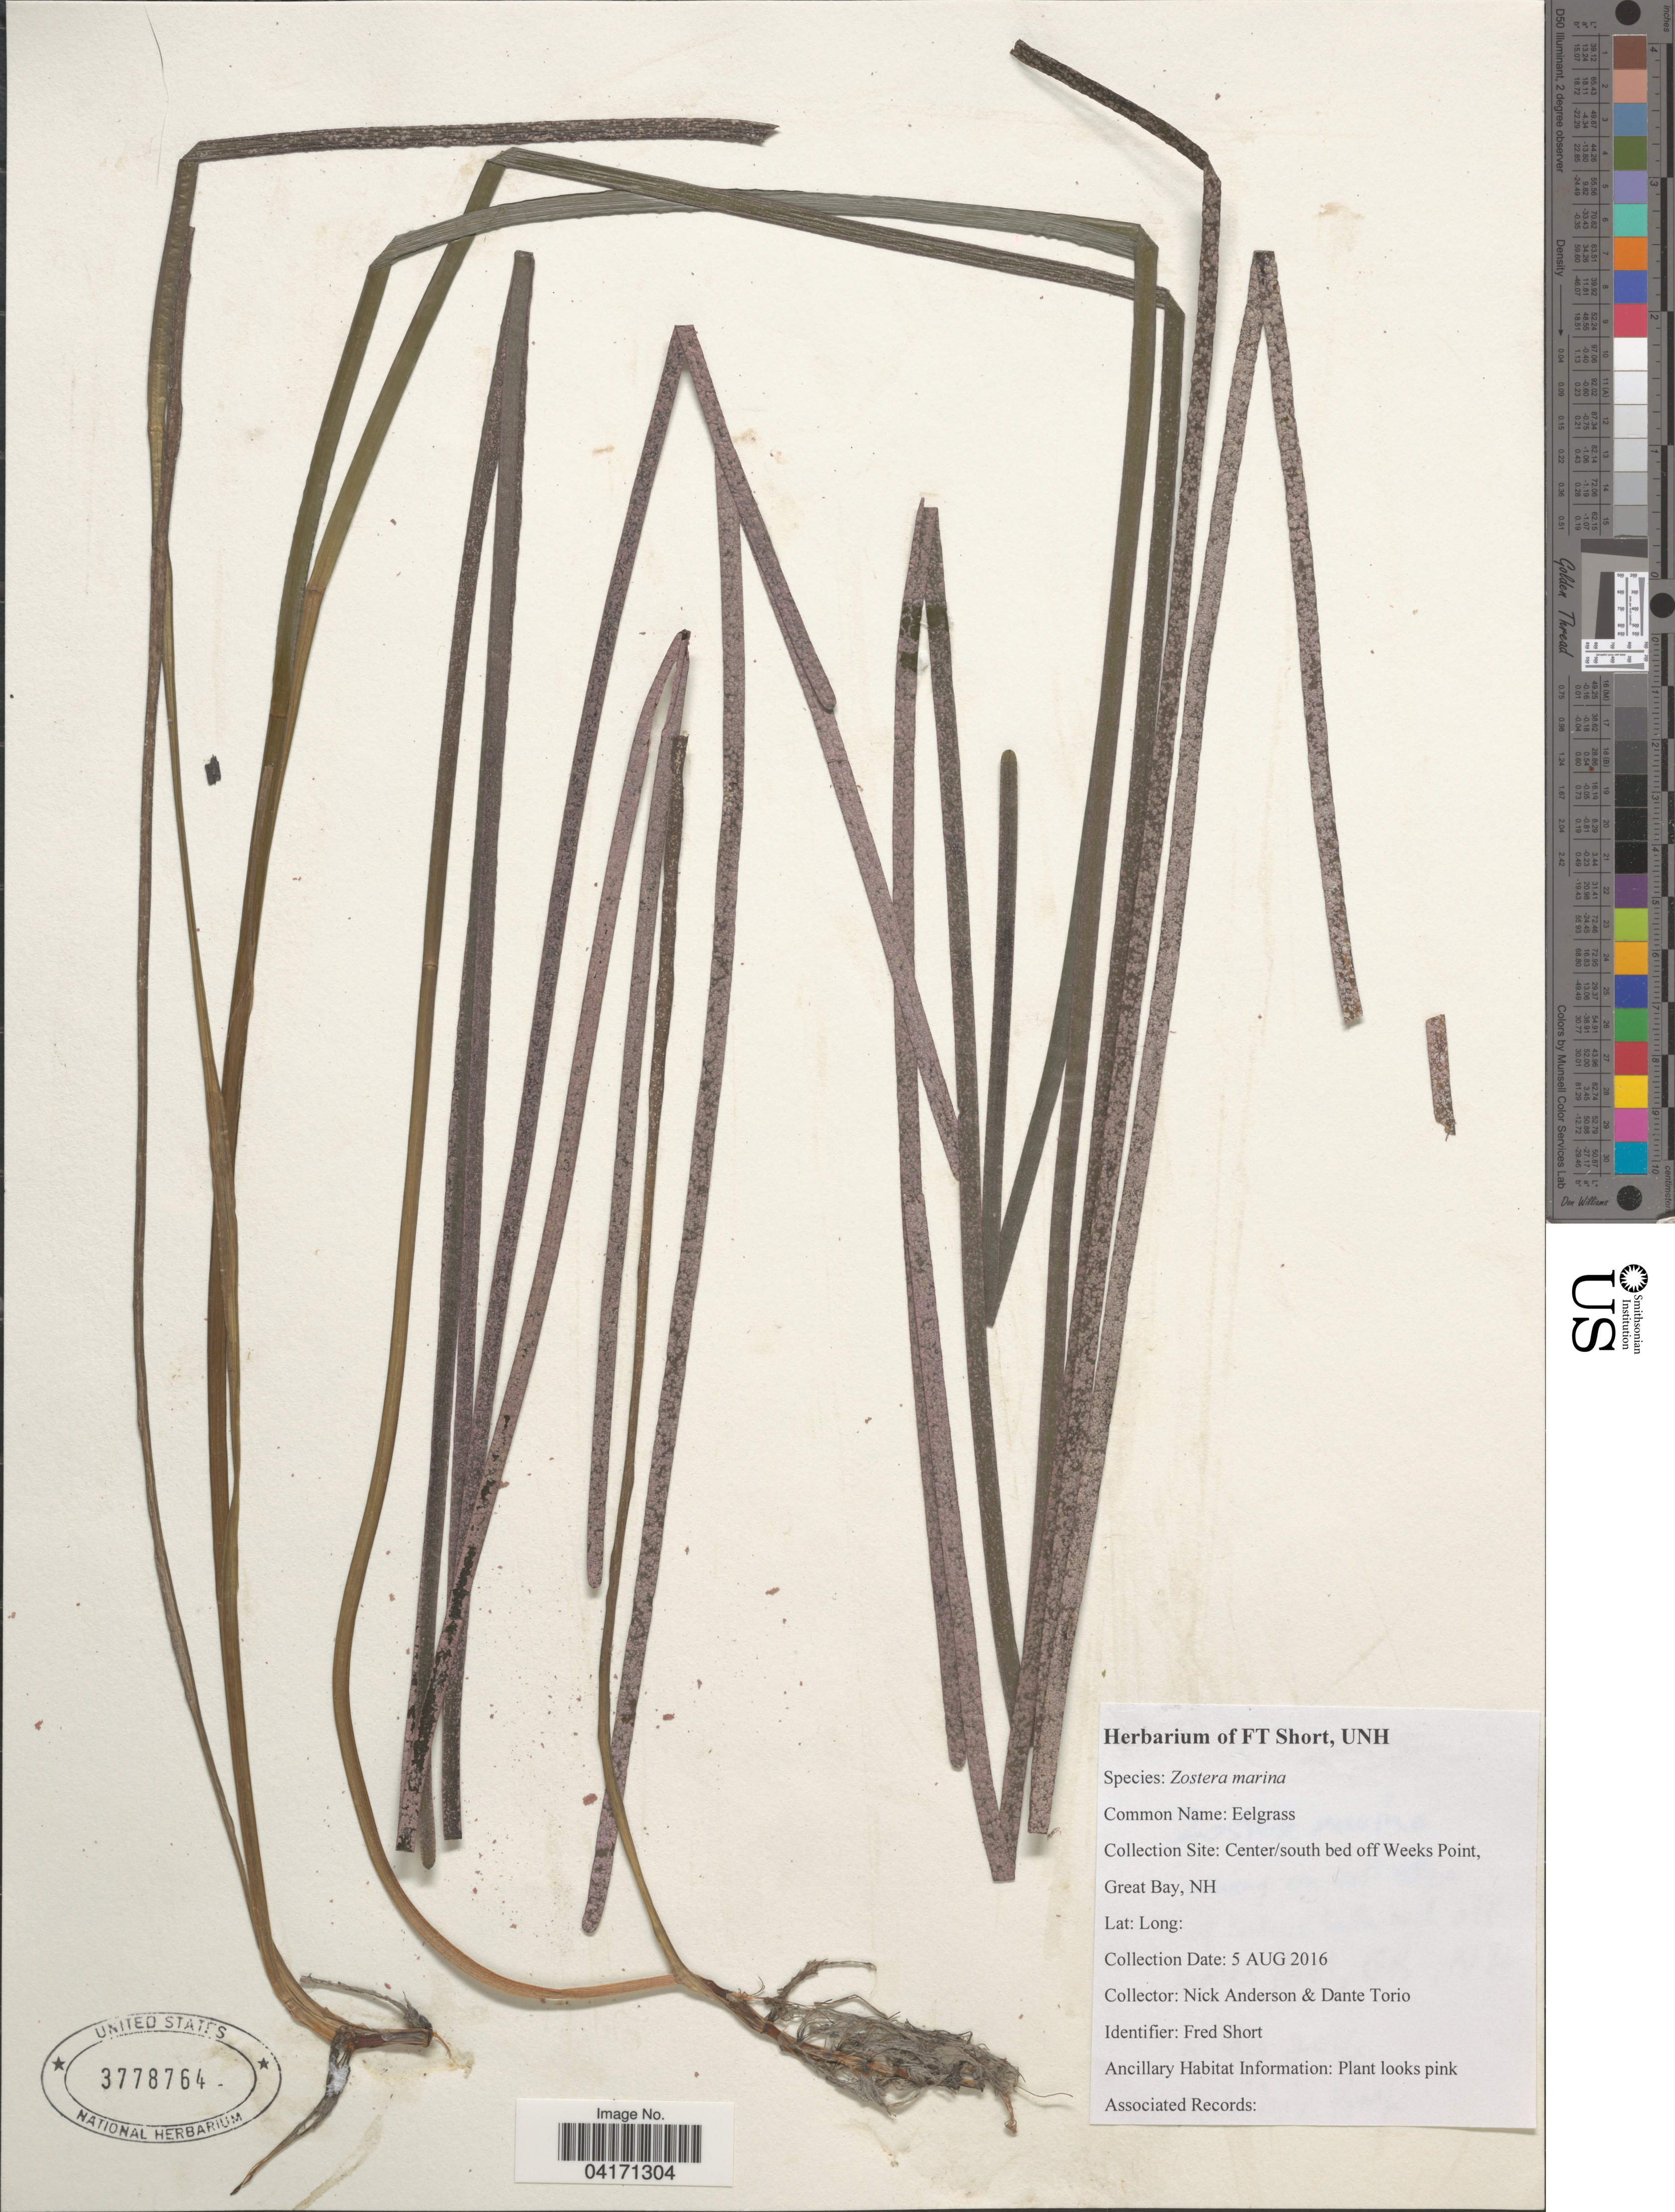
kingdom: Plantae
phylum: Tracheophyta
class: Liliopsida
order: Alismatales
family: Zosteraceae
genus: Zostera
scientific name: Zostera marina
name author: L.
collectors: N. Anderson & D. Torio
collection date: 2016-08-05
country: United States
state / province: New Hampshire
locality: Center/south bed off Weeks Point, Great Bay.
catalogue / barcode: US 3778764